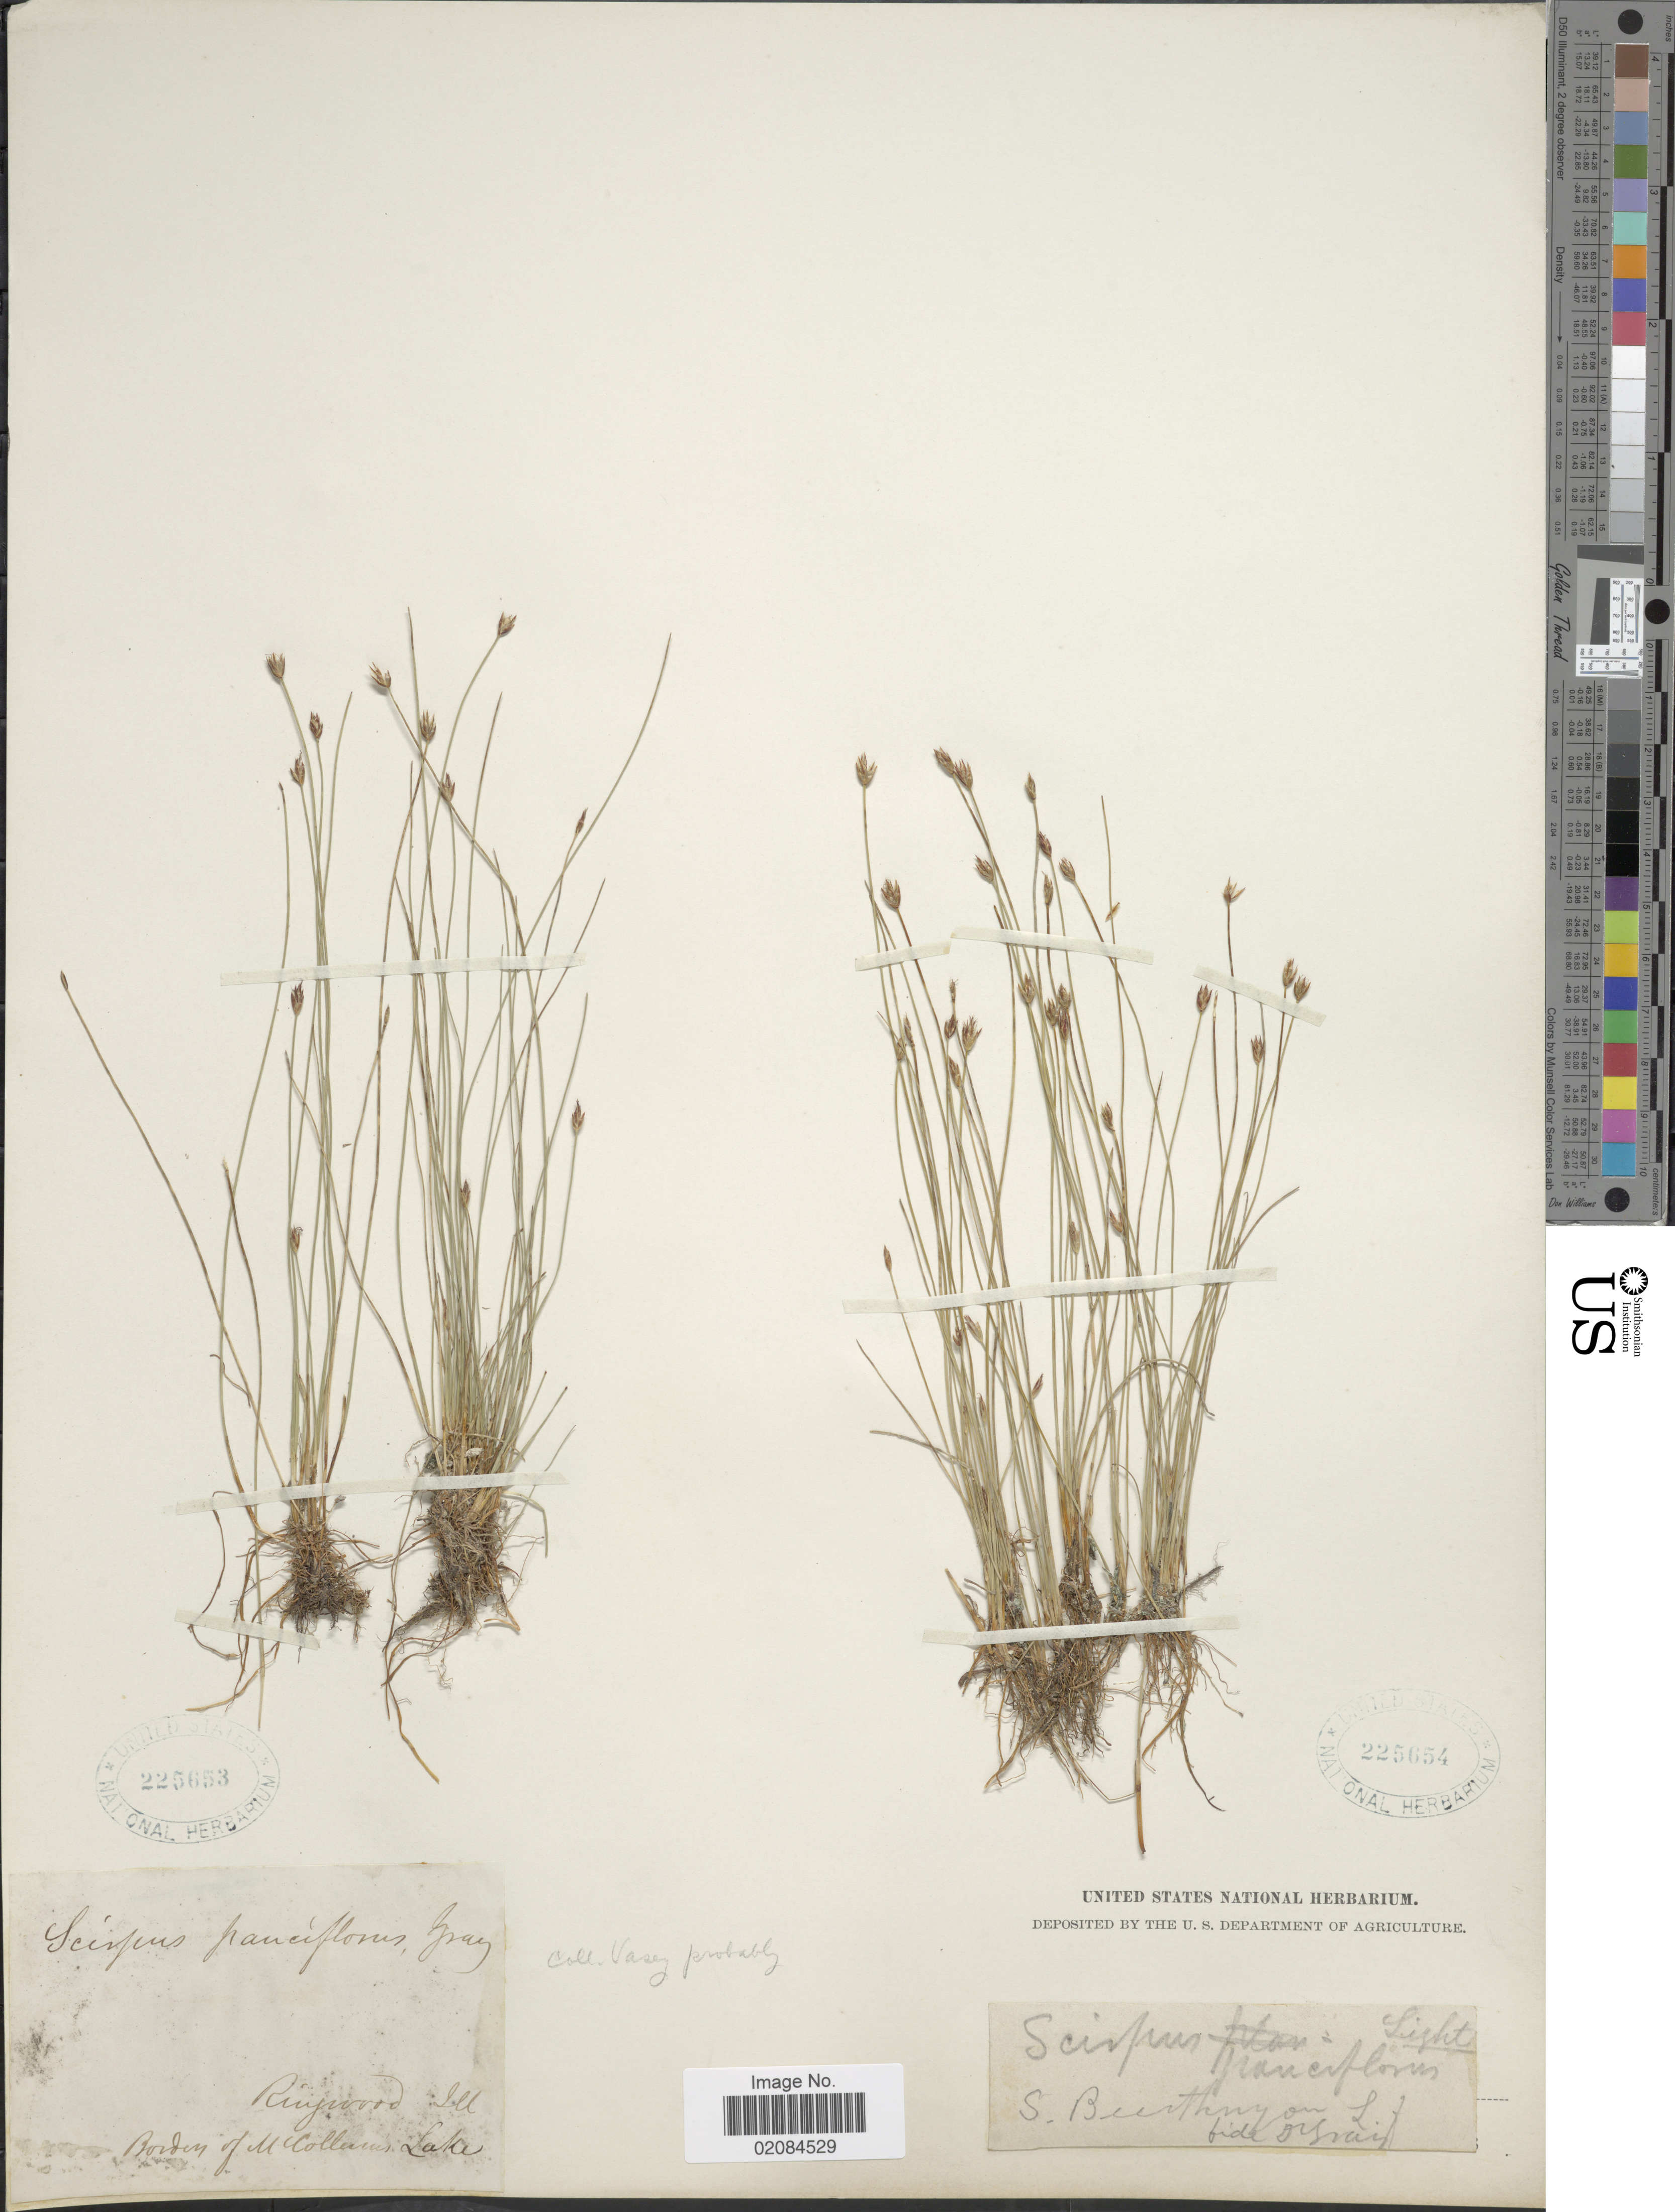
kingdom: Plantae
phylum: Tracheophyta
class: Liliopsida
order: Poales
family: Cyperaceae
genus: Eleocharis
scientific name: Eleocharis quinqueflora subsp. fernaldii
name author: (Svenson) Hultén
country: United States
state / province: Illinois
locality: Ringwood, Border of McCollums Lake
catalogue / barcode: US 225653